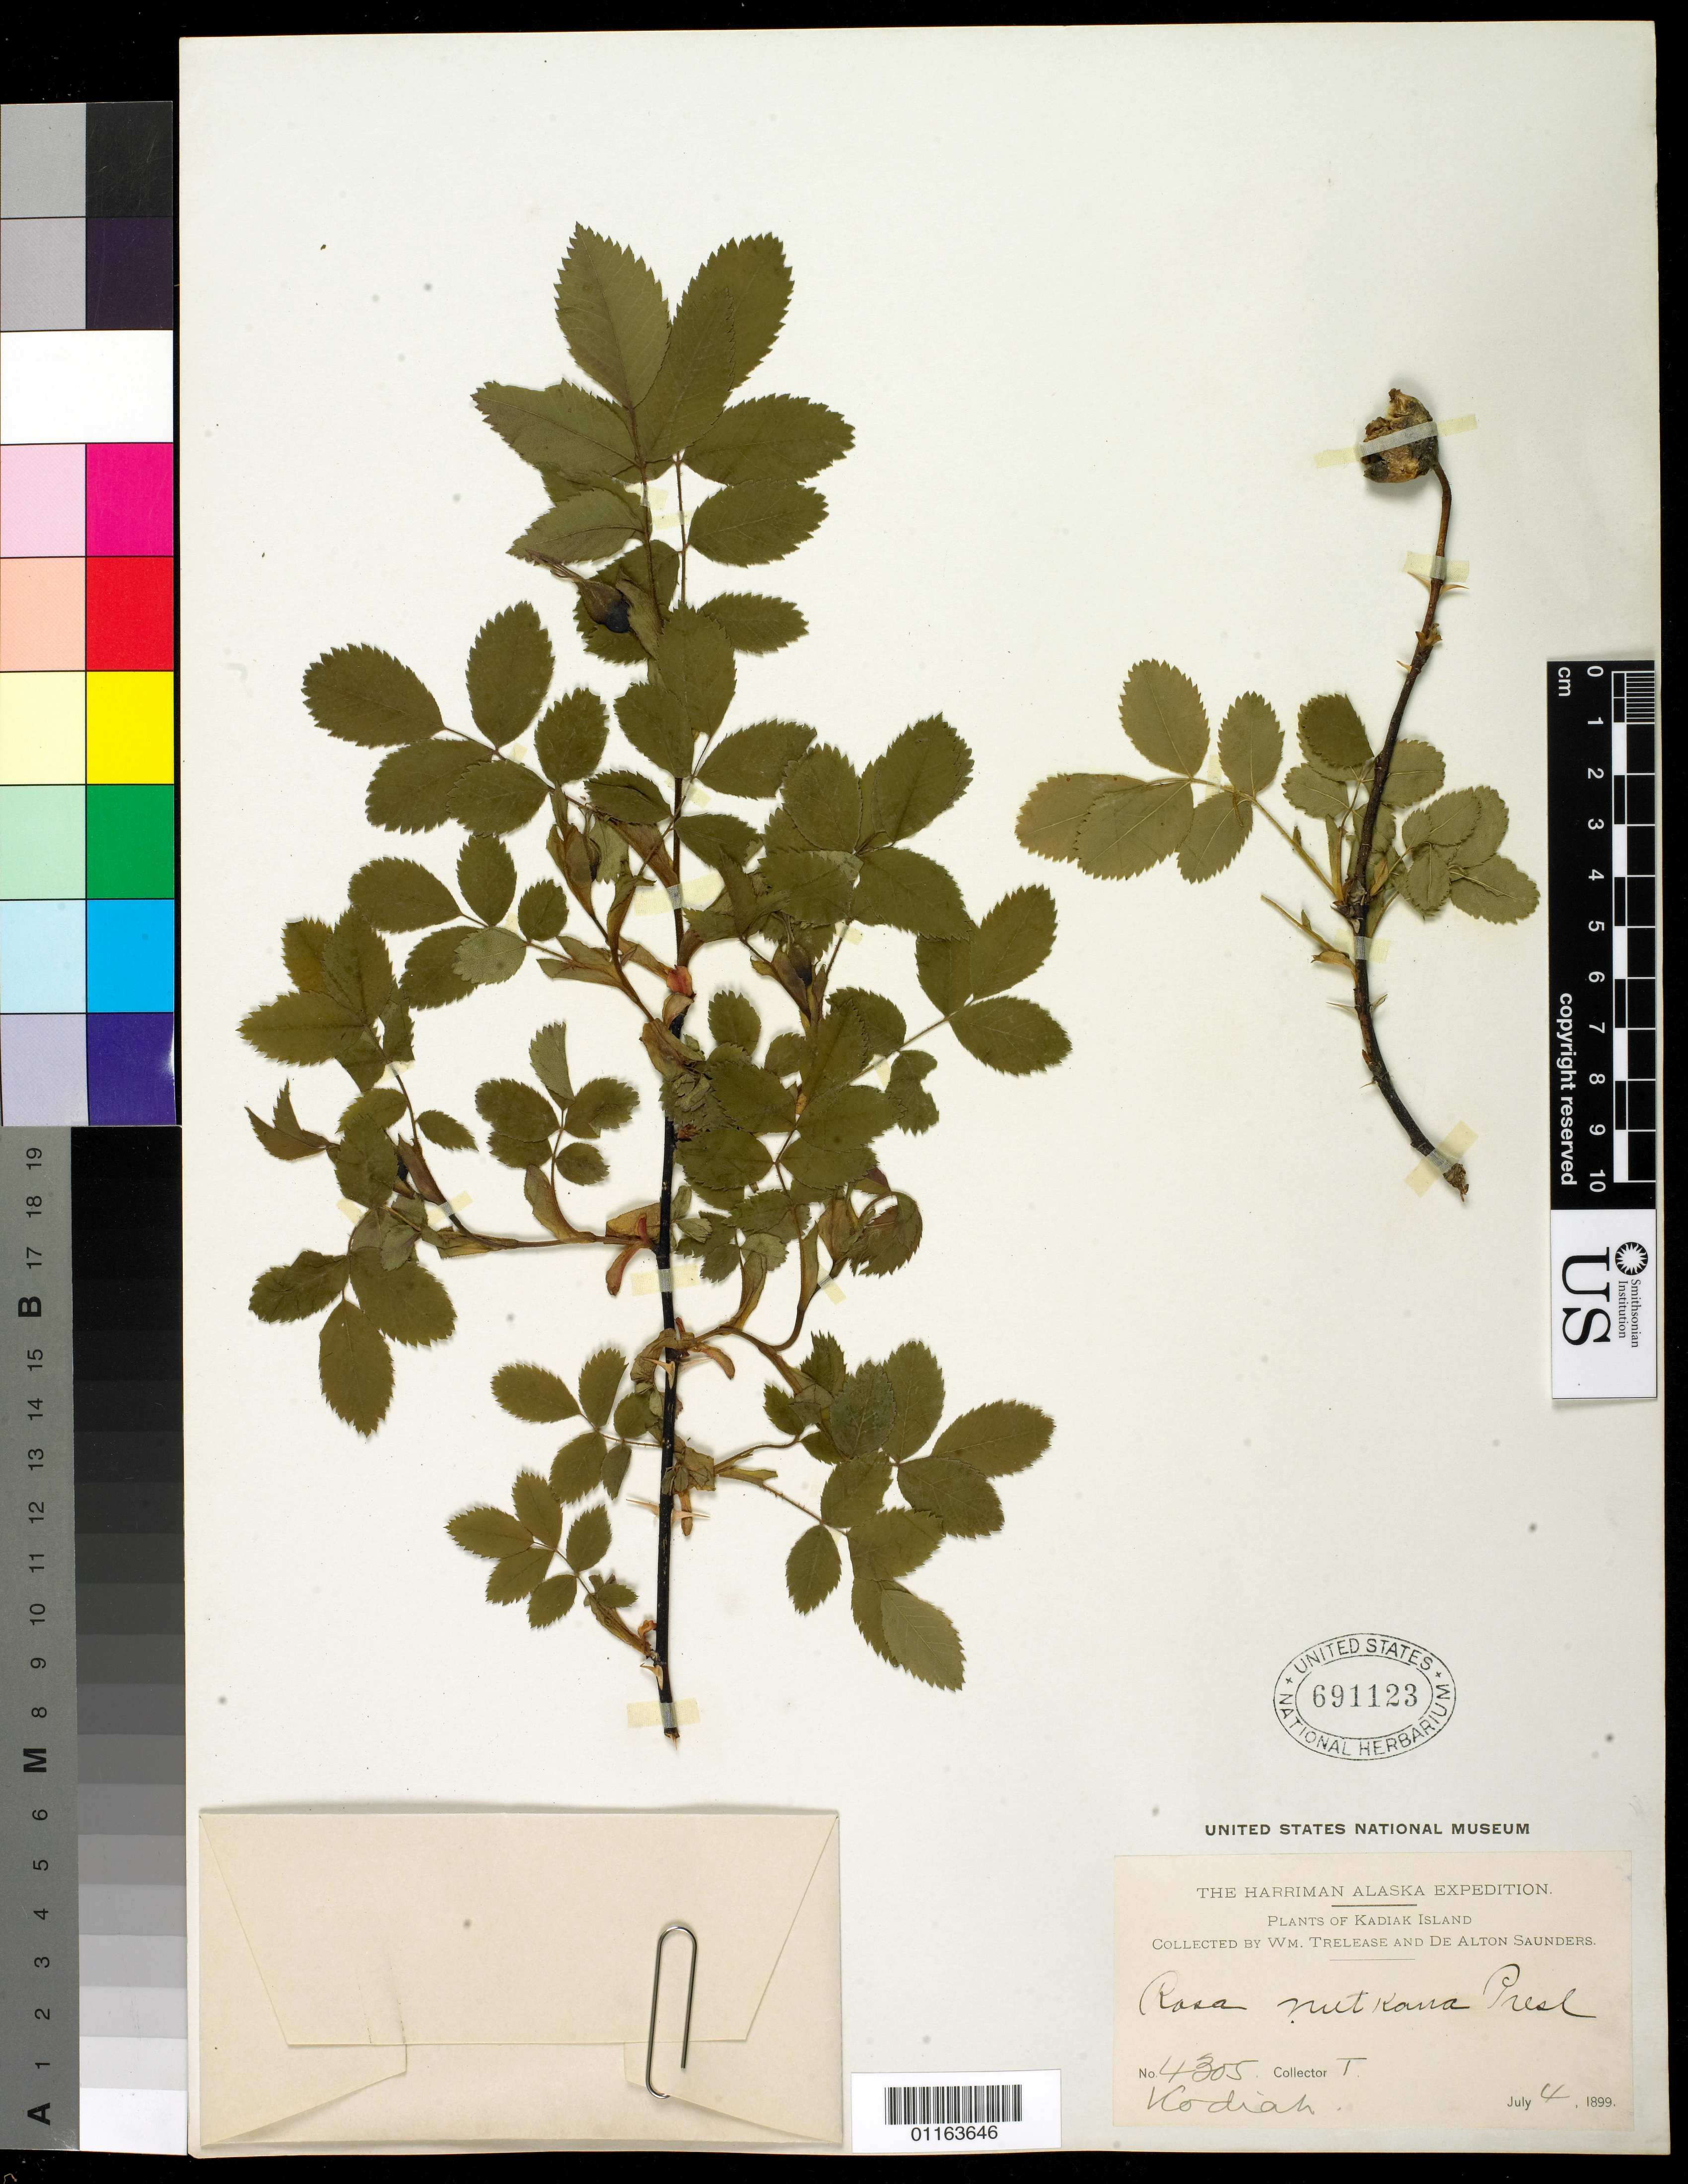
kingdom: Plantae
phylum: Tracheophyta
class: Magnoliopsida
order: Rosales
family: Rosaceae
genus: Rosa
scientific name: Rosa nutkana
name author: C. Presl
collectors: W. Trelease & D. Saunders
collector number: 4305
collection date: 1899-07-04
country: United States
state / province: Alaska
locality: Kodiak.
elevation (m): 823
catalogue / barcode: US 691123